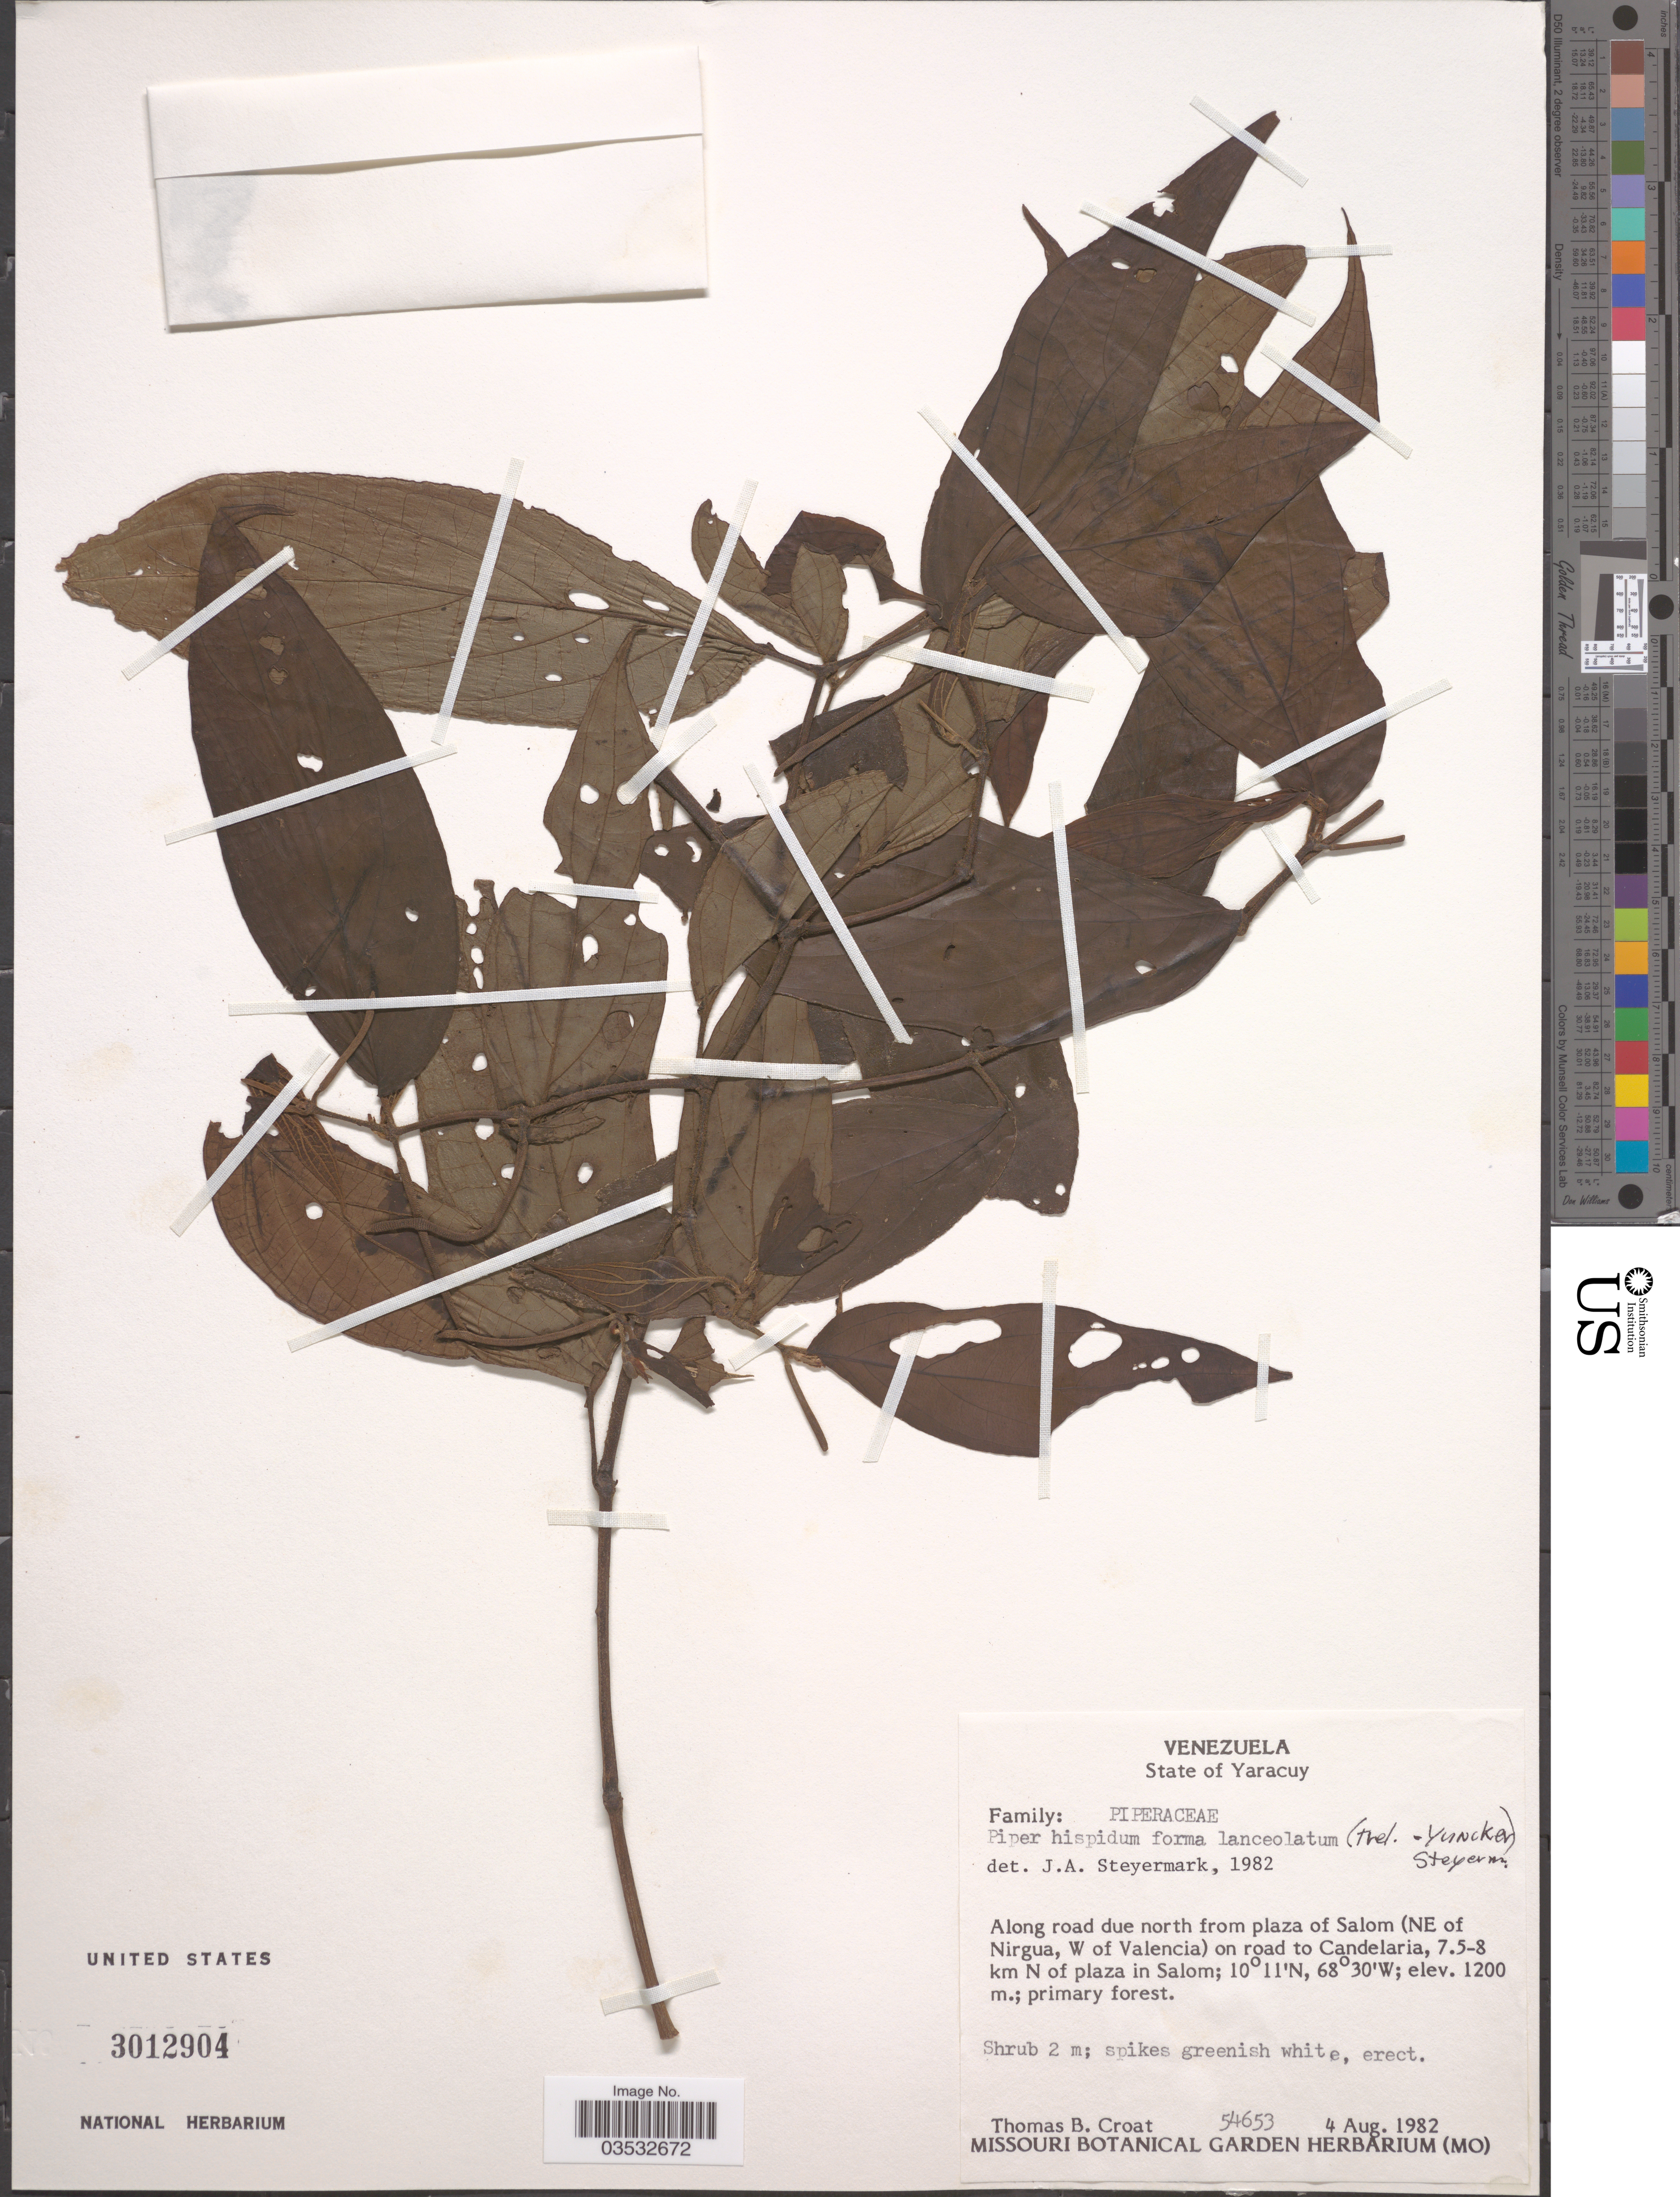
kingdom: Plantae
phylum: Tracheophyta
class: Magnoliopsida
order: Piperales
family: Piperaceae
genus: Piper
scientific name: Piper hispidum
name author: Sw.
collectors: T. B. Croat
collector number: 54653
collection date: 1982-08-04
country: Venezuela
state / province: Yaracuy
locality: Along road due north from plaza of Salom (NE of Nirgua, W of Valencia) on road to Candelaria, 7.5-8 km N of plaza in Salom.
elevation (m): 1200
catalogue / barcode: US 3012904